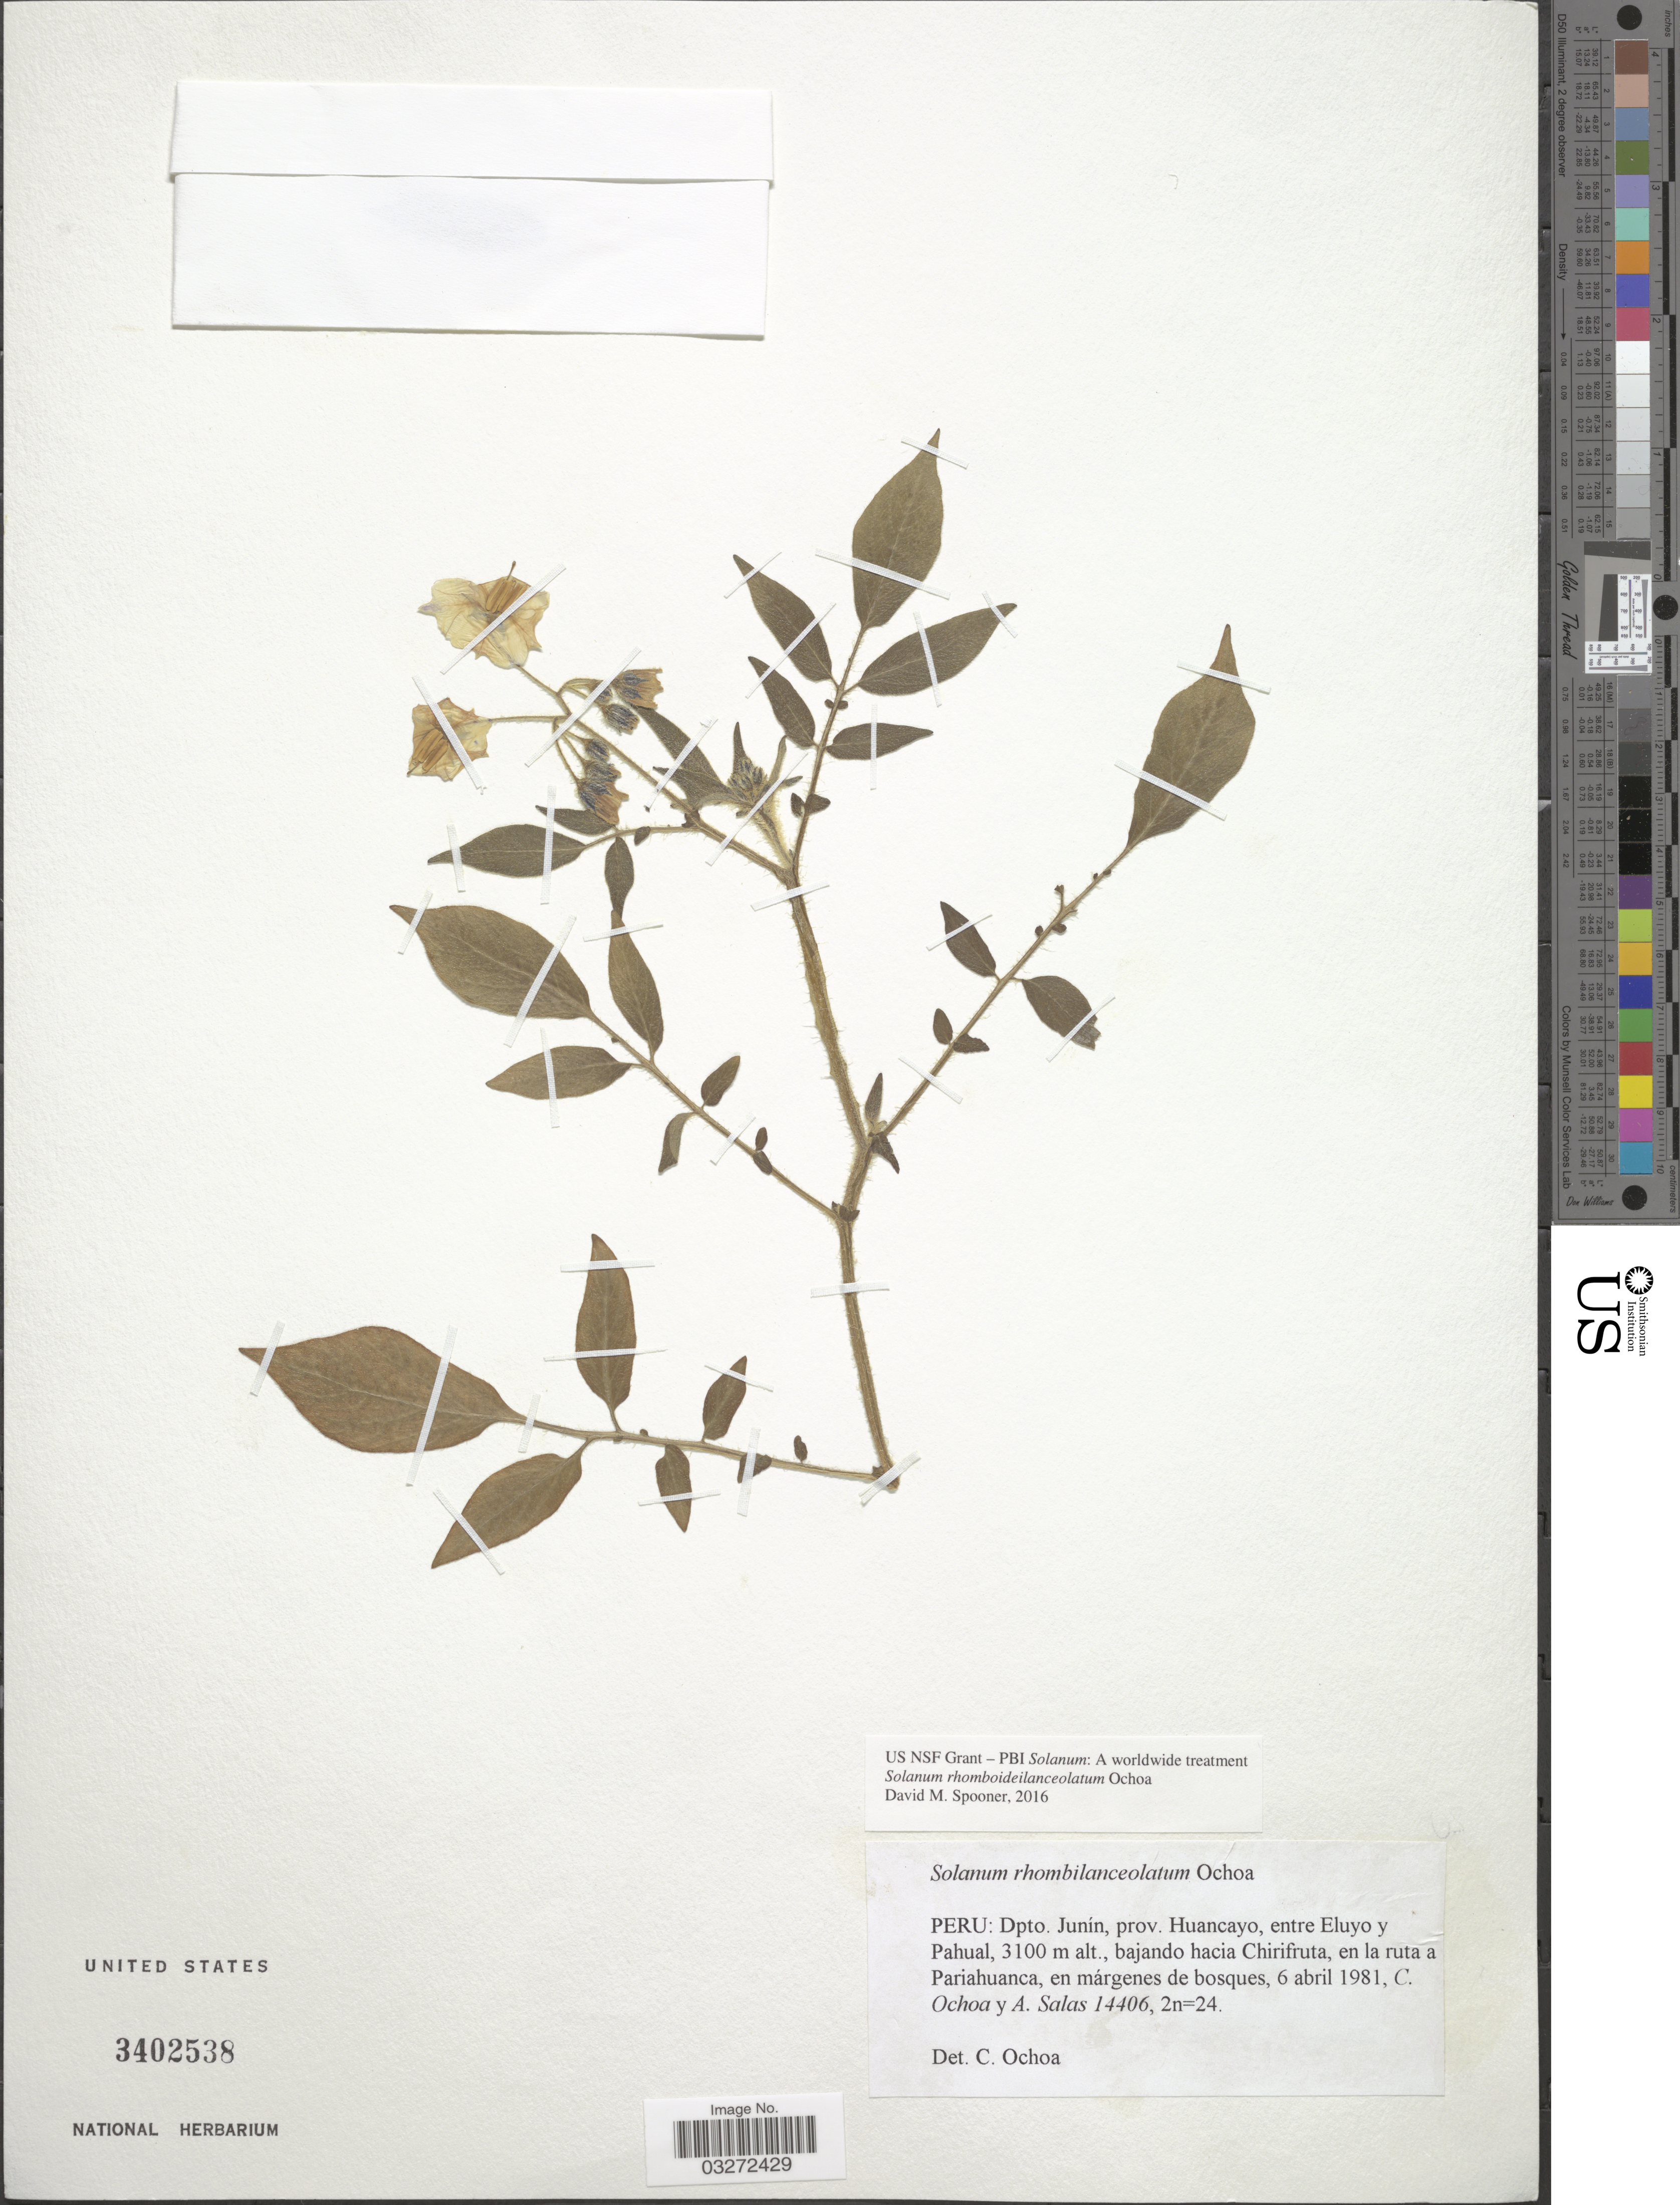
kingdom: Plantae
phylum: Tracheophyta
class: Magnoliopsida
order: Solanales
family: Solanaceae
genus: Solanum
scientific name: Solanum rhomboideilanceolatum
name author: Ochoa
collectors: C. Ochoa & A. Salas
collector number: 14406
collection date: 1981-04-06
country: Peru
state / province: Junín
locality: Dpto. Junín, prov. Huancayo, entre Eluyo y Pahual, bajando hacia Chirifruta, en la ruta a Pariahuanca.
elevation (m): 3100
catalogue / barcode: US 3402538